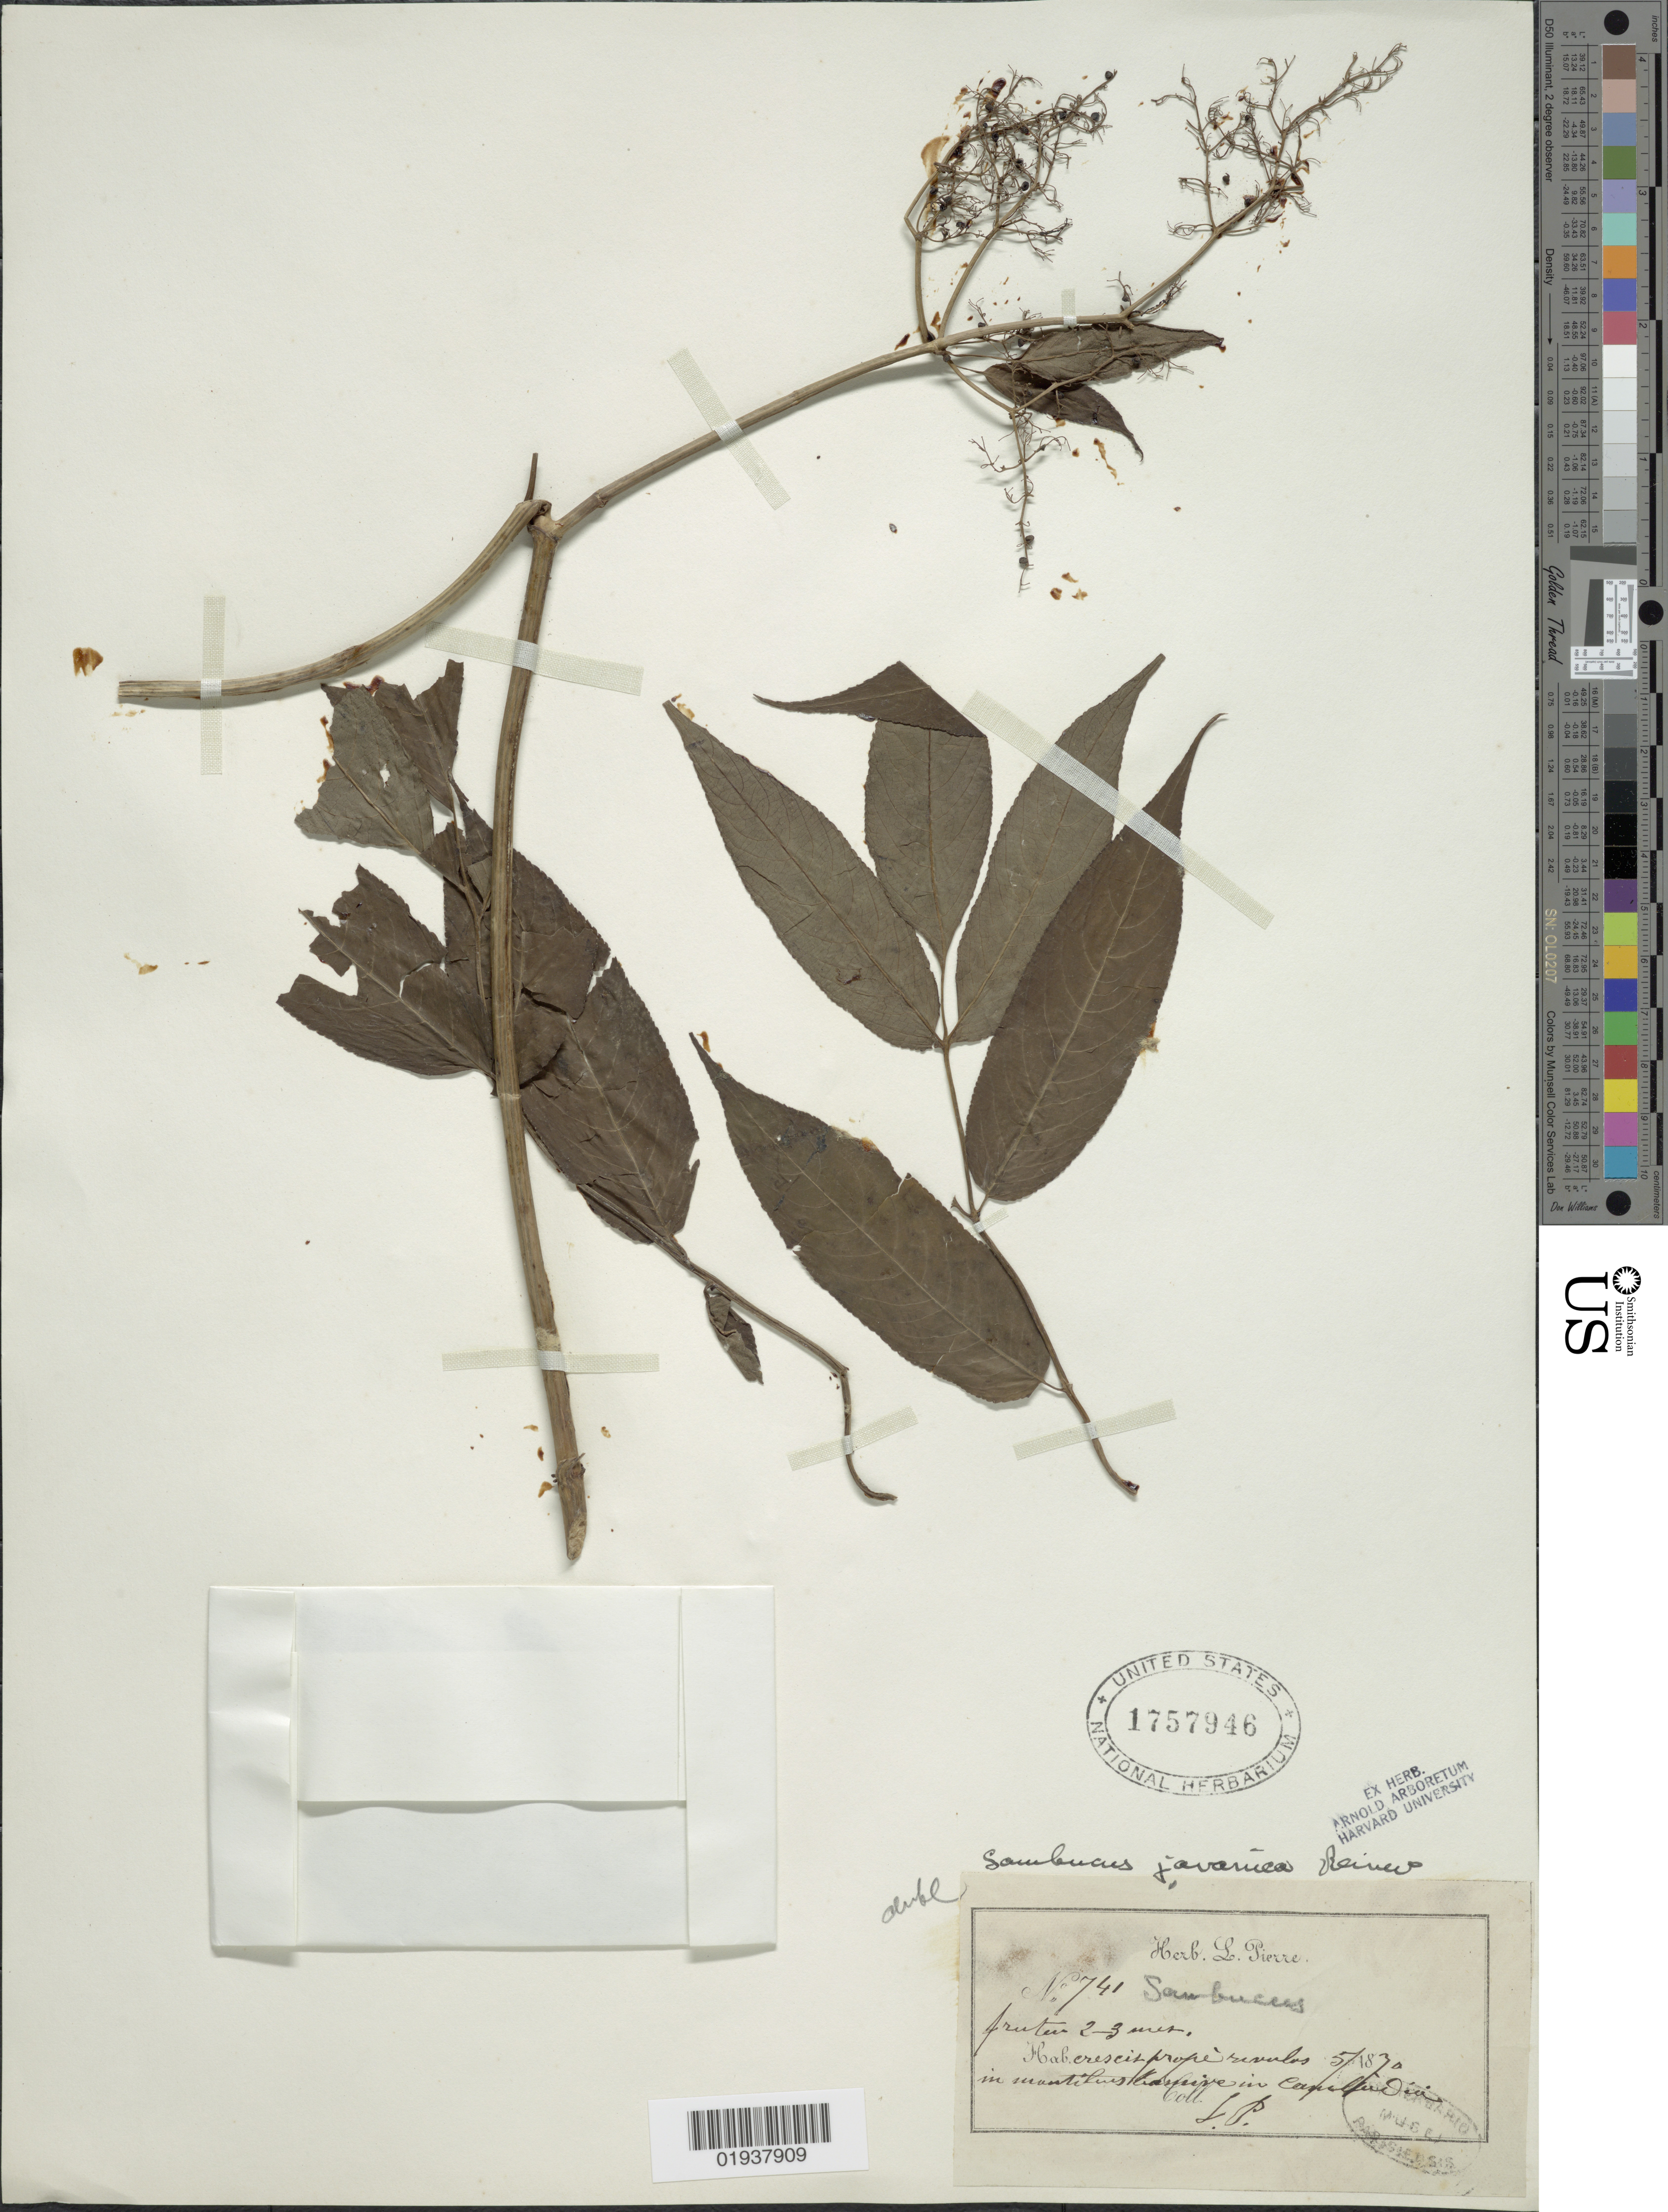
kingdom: Plantae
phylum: Tracheophyta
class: Magnoliopsida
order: Dipsacales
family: Viburnaceae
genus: Sambucus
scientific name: Sambucus javanica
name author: Blume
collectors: L. Pierre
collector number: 741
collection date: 1870-05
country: Cambodia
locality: In montibus Camive in Cambodia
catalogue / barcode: US 1757946